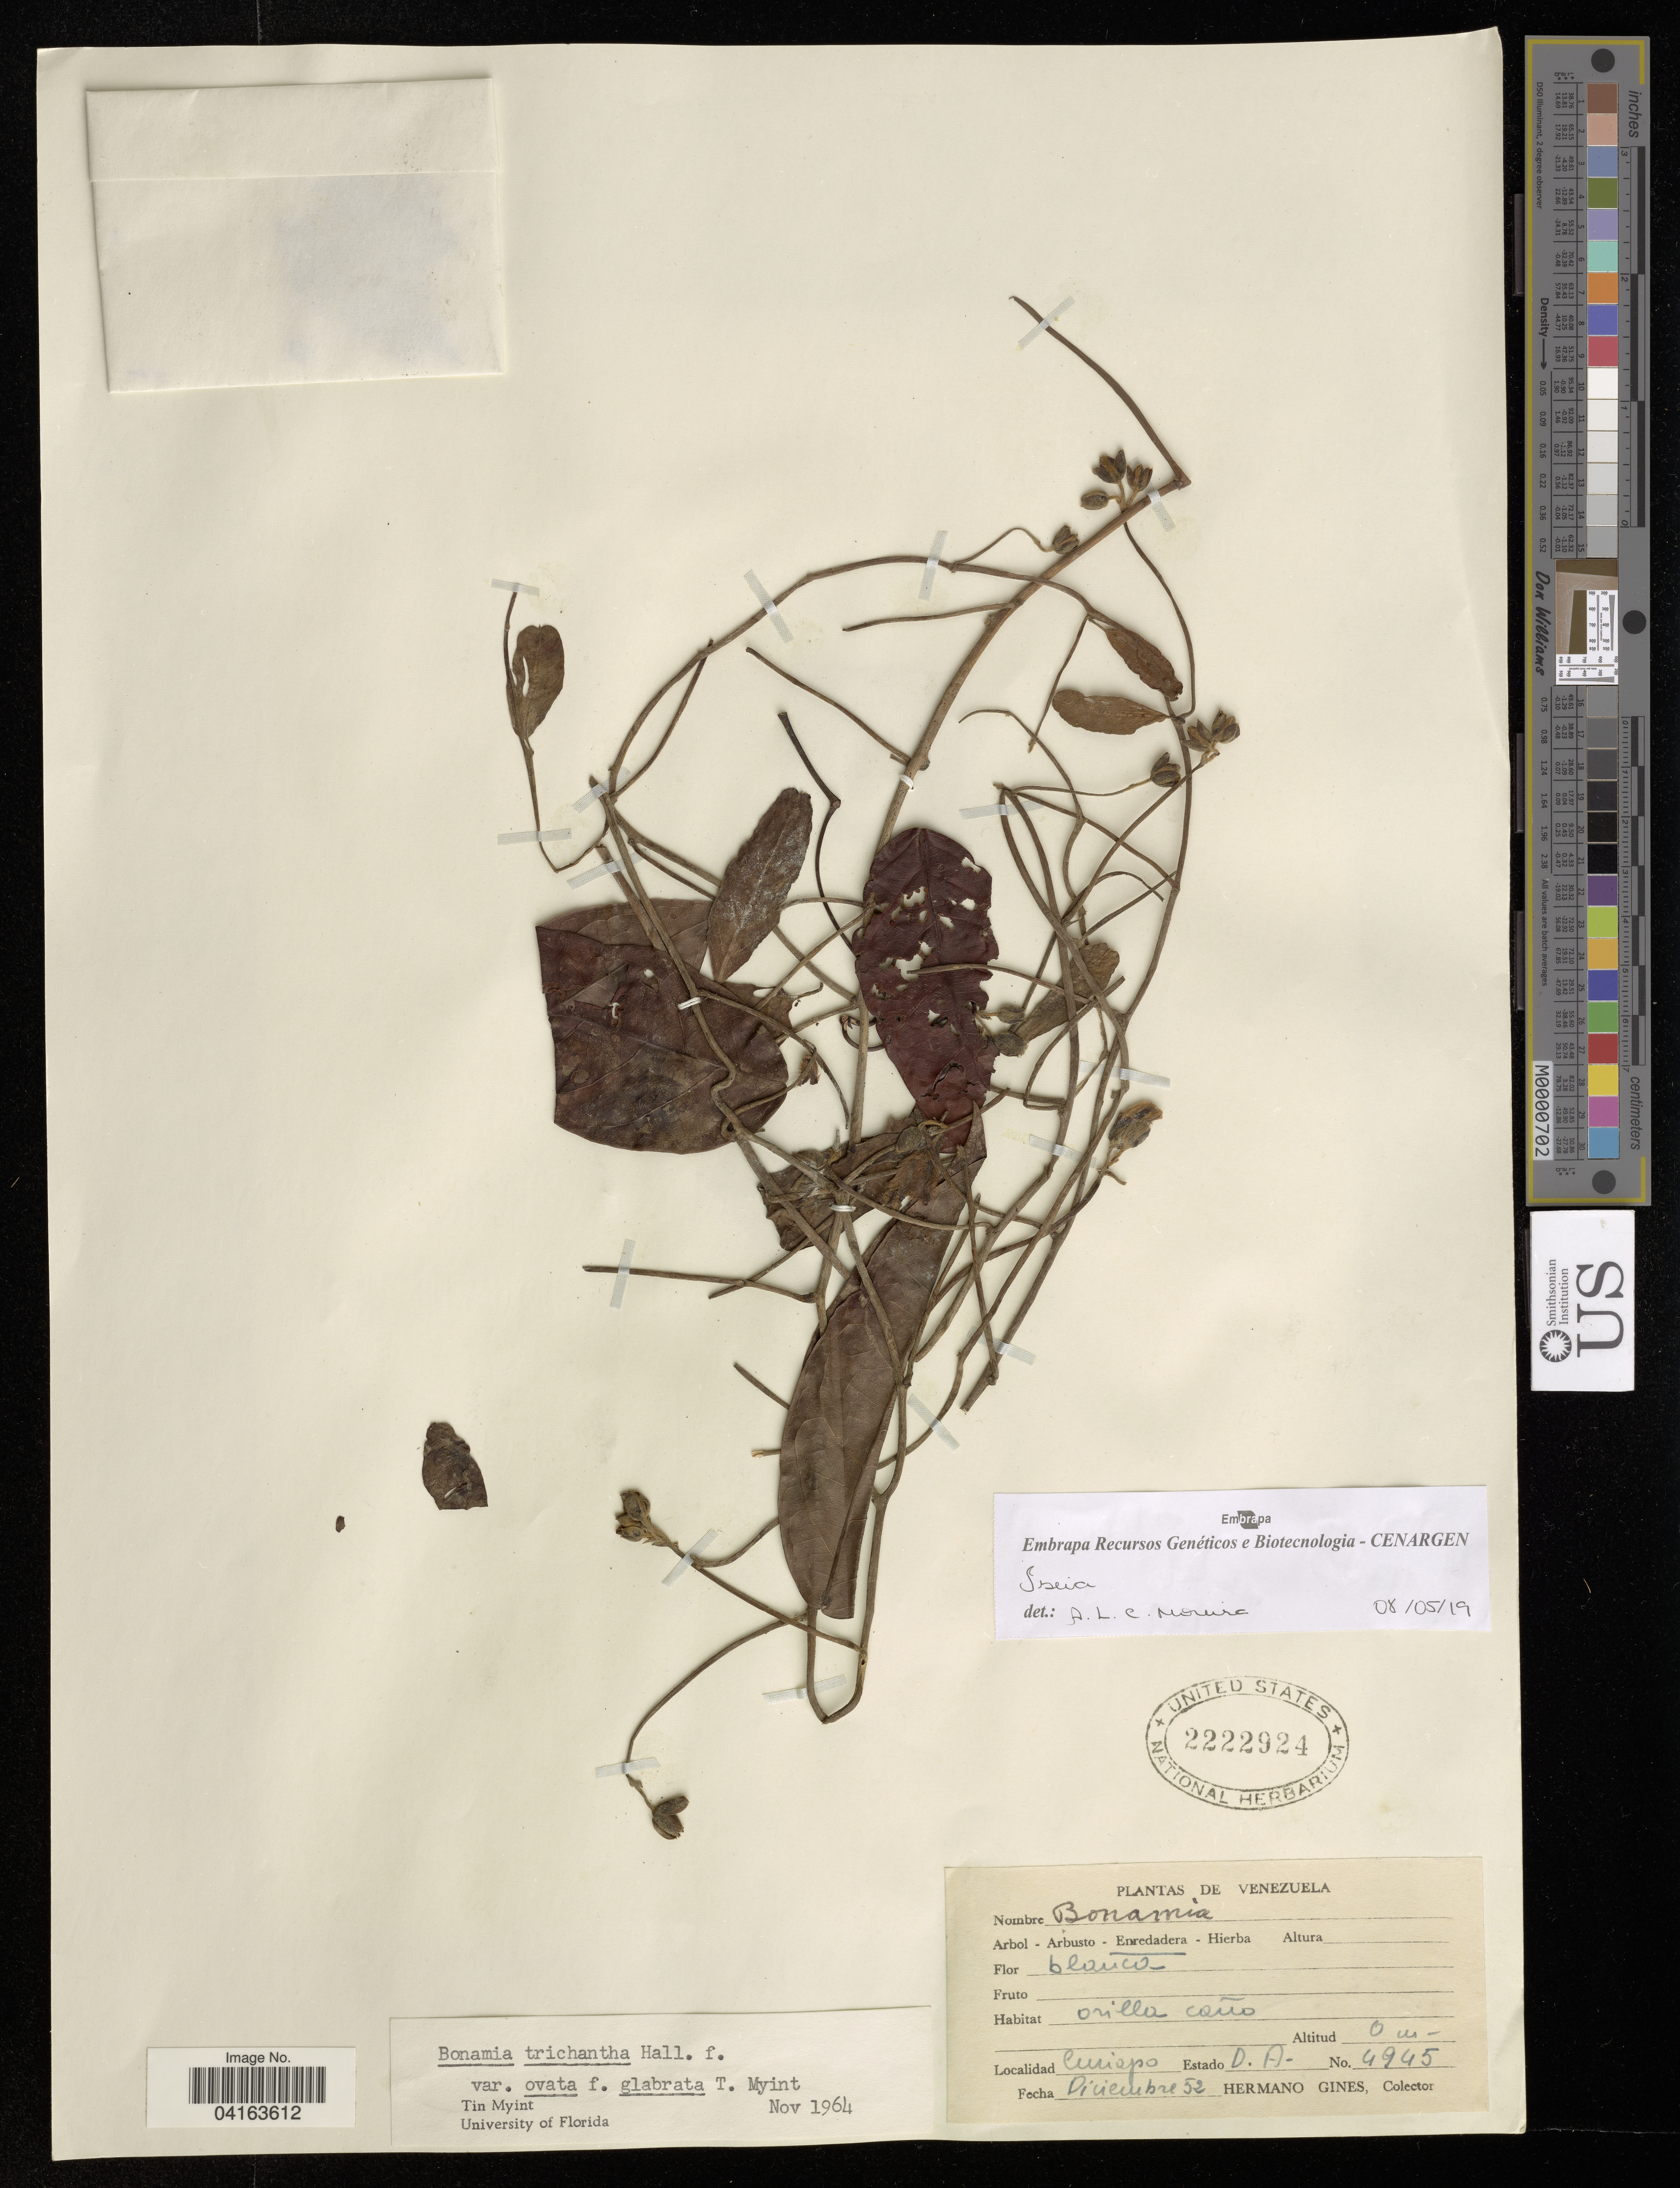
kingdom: Plantae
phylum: Tracheophyta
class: Magnoliopsida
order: Solanales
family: Convolvulaceae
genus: Bonamia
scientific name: Bonamia trichantha f. glabrata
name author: Myint & D.B. Ward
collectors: H. Gines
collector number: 4945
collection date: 1952-12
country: Venezuela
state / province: Delta Amacuro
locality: Curiapo.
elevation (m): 0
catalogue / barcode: US 2222924